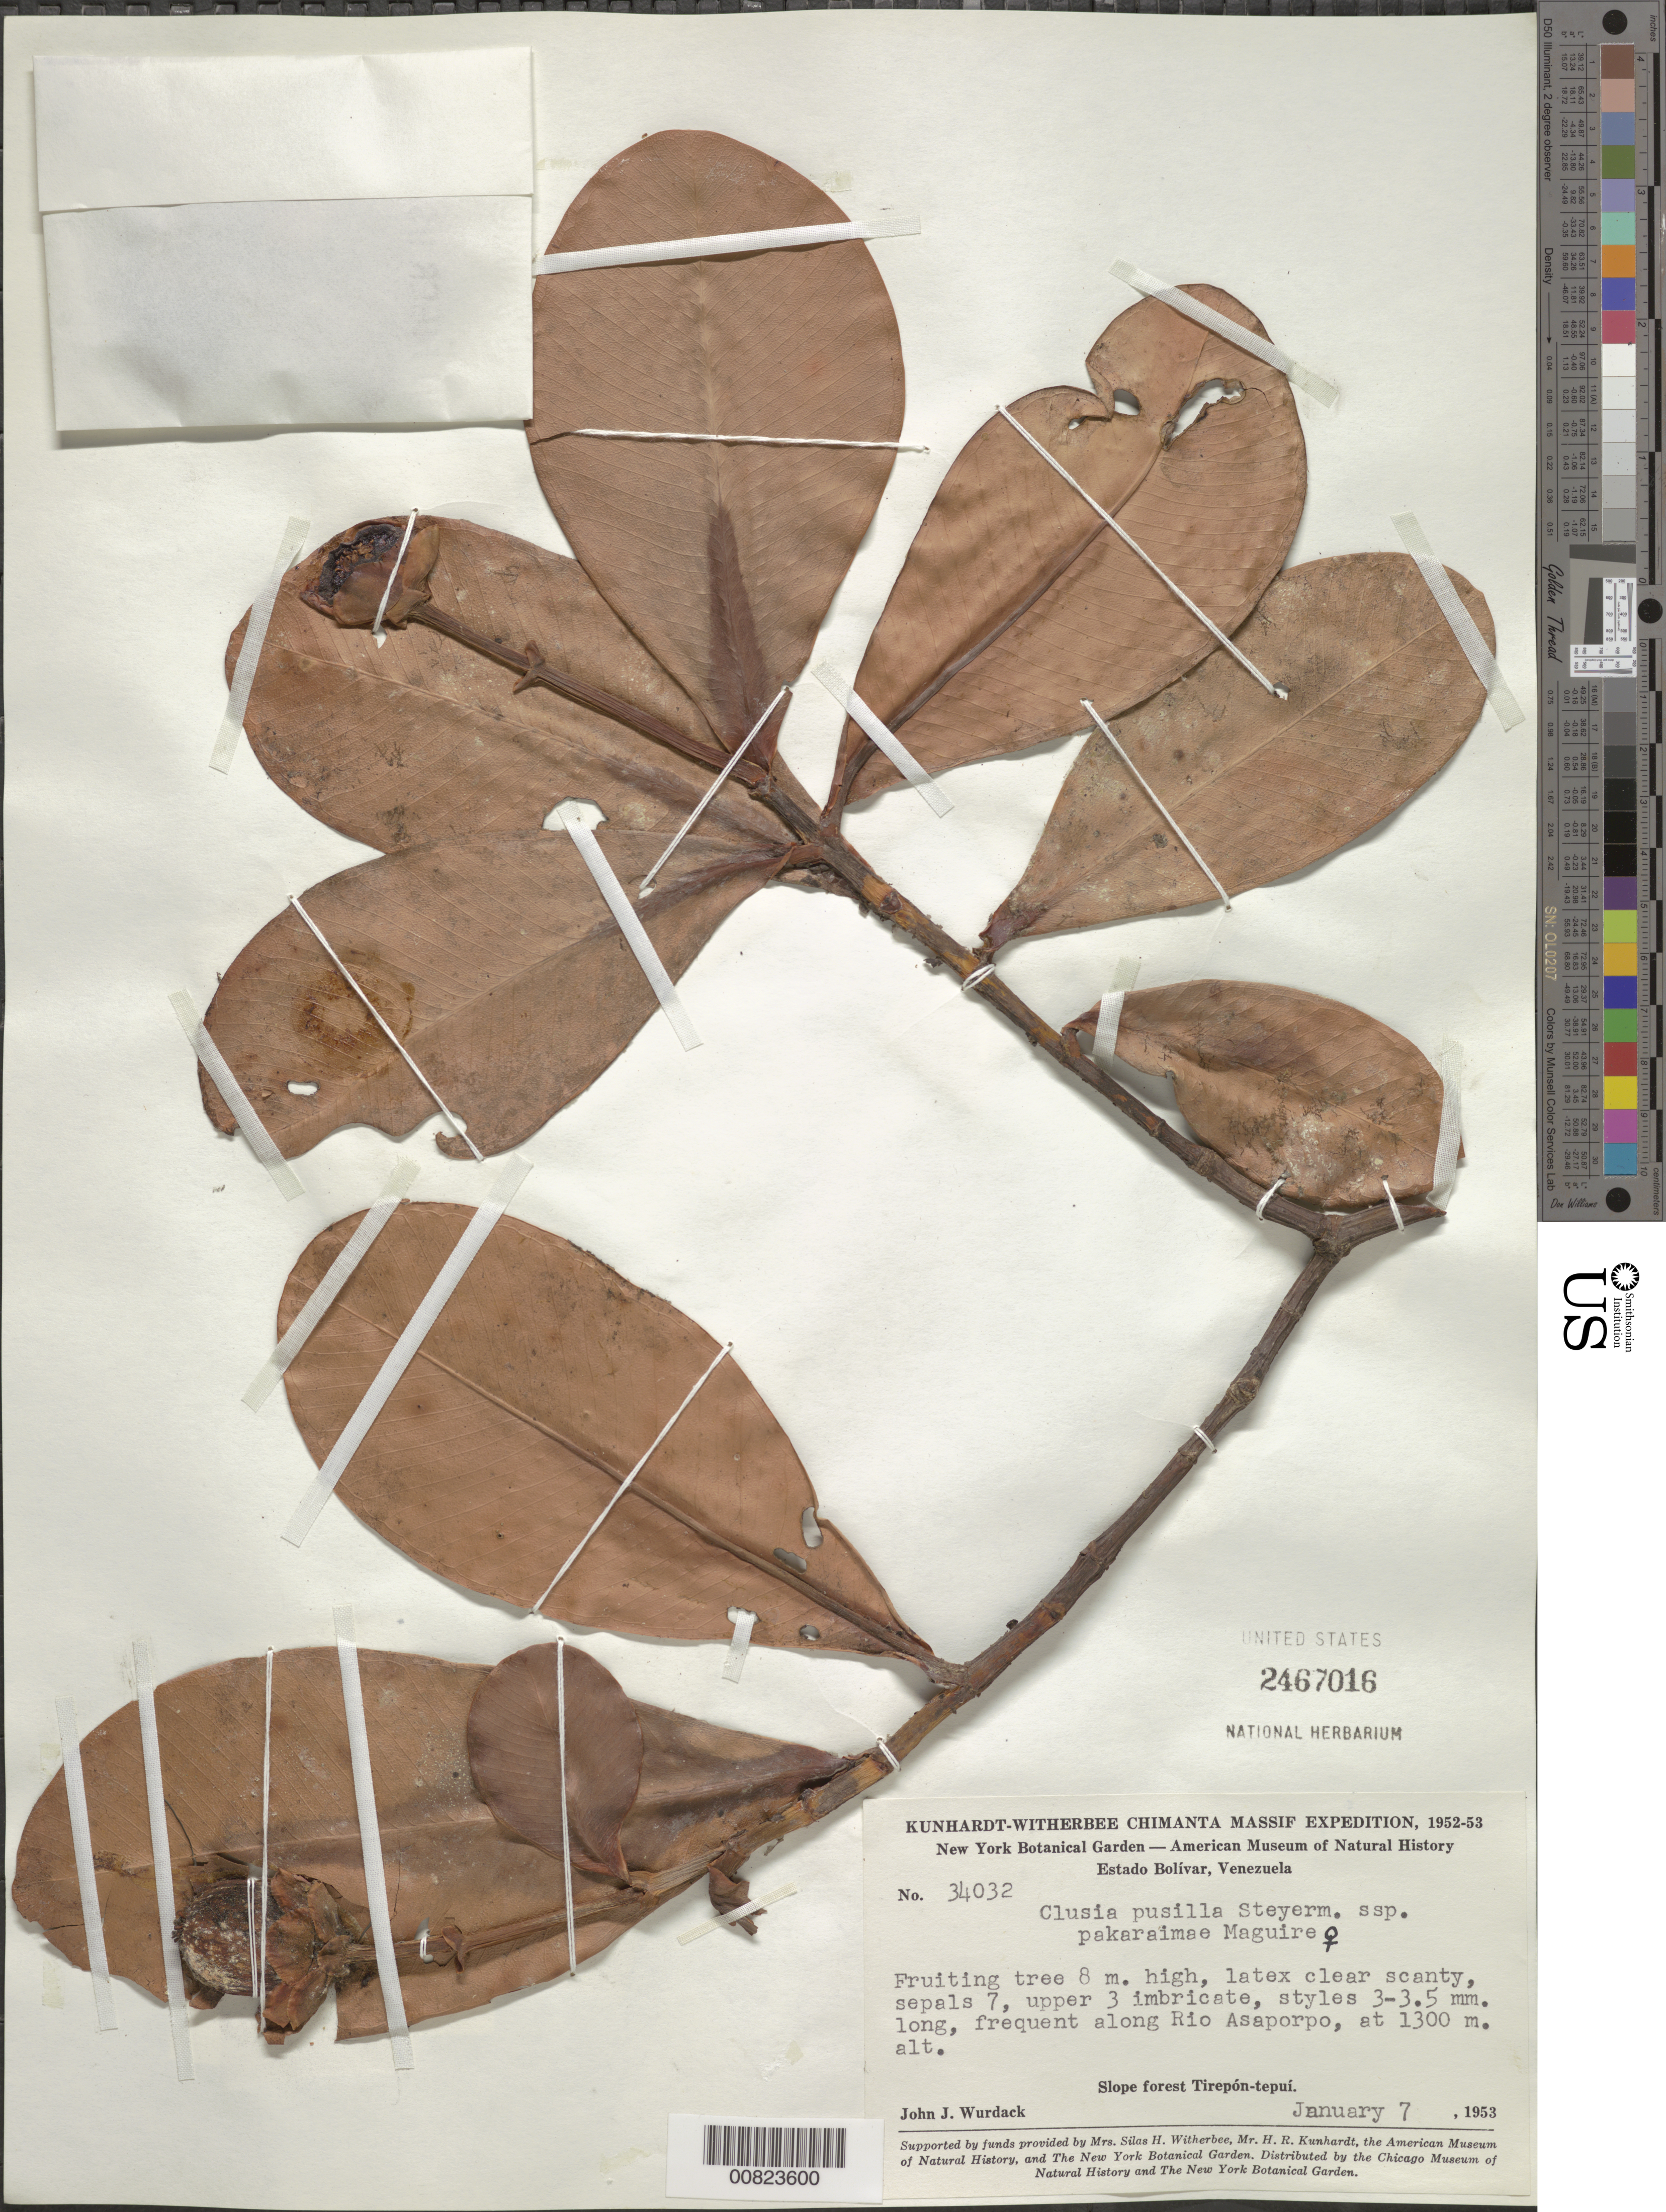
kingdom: Plantae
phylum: Tracheophyta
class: Magnoliopsida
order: Malpighiales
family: Clusiaceae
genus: Clusia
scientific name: Clusia pusilla subsp. pakaraimae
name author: Maguire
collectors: J. J. Wurdack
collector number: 34032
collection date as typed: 7-Jan-53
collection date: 1953-01-07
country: Venezuela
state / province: Bolívar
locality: Tirepón-tepuí, Río Asaporpo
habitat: Along river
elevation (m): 1300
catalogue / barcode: US 2467016